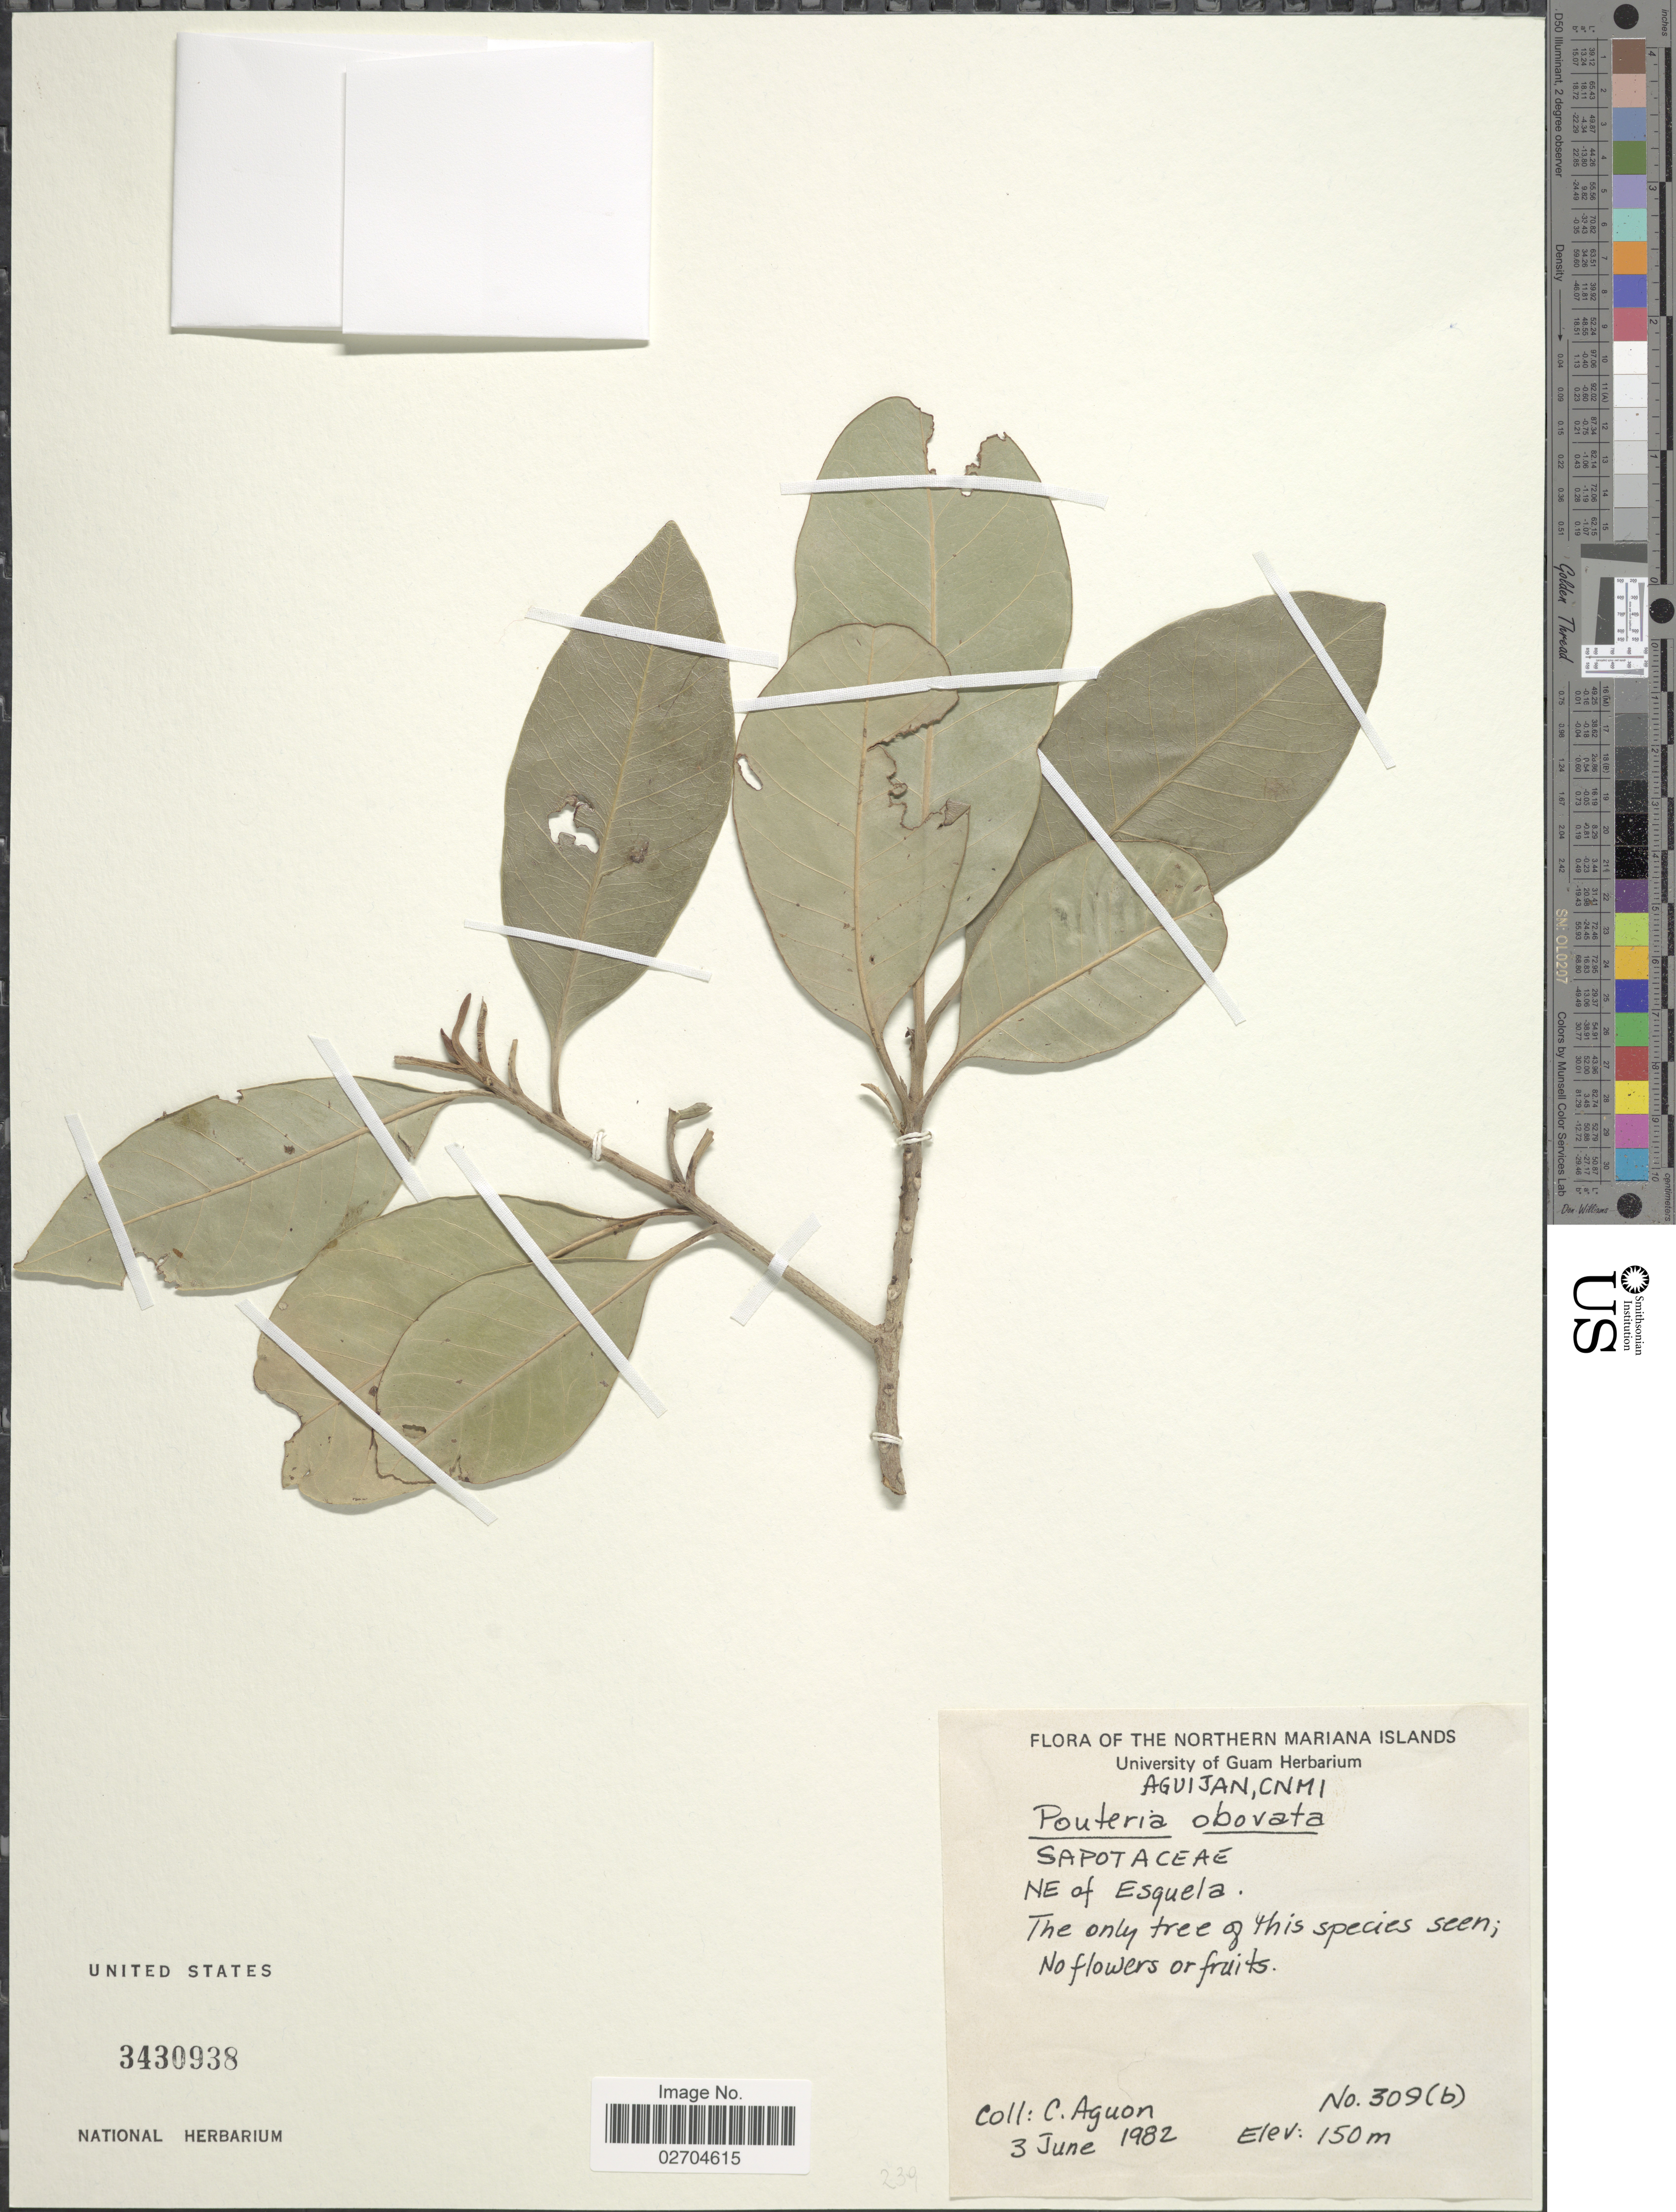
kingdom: Plantae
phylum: Tracheophyta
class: Magnoliopsida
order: Ericales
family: Sapotaceae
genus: Planchonella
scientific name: Planchonella obovata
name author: (R. Br.) Pierre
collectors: C. Aguon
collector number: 309 (b)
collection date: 1982-06-03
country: Northern Mariana Islands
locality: Aguijan, CNMI. NE of Esquela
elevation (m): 150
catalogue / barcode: US 3430938